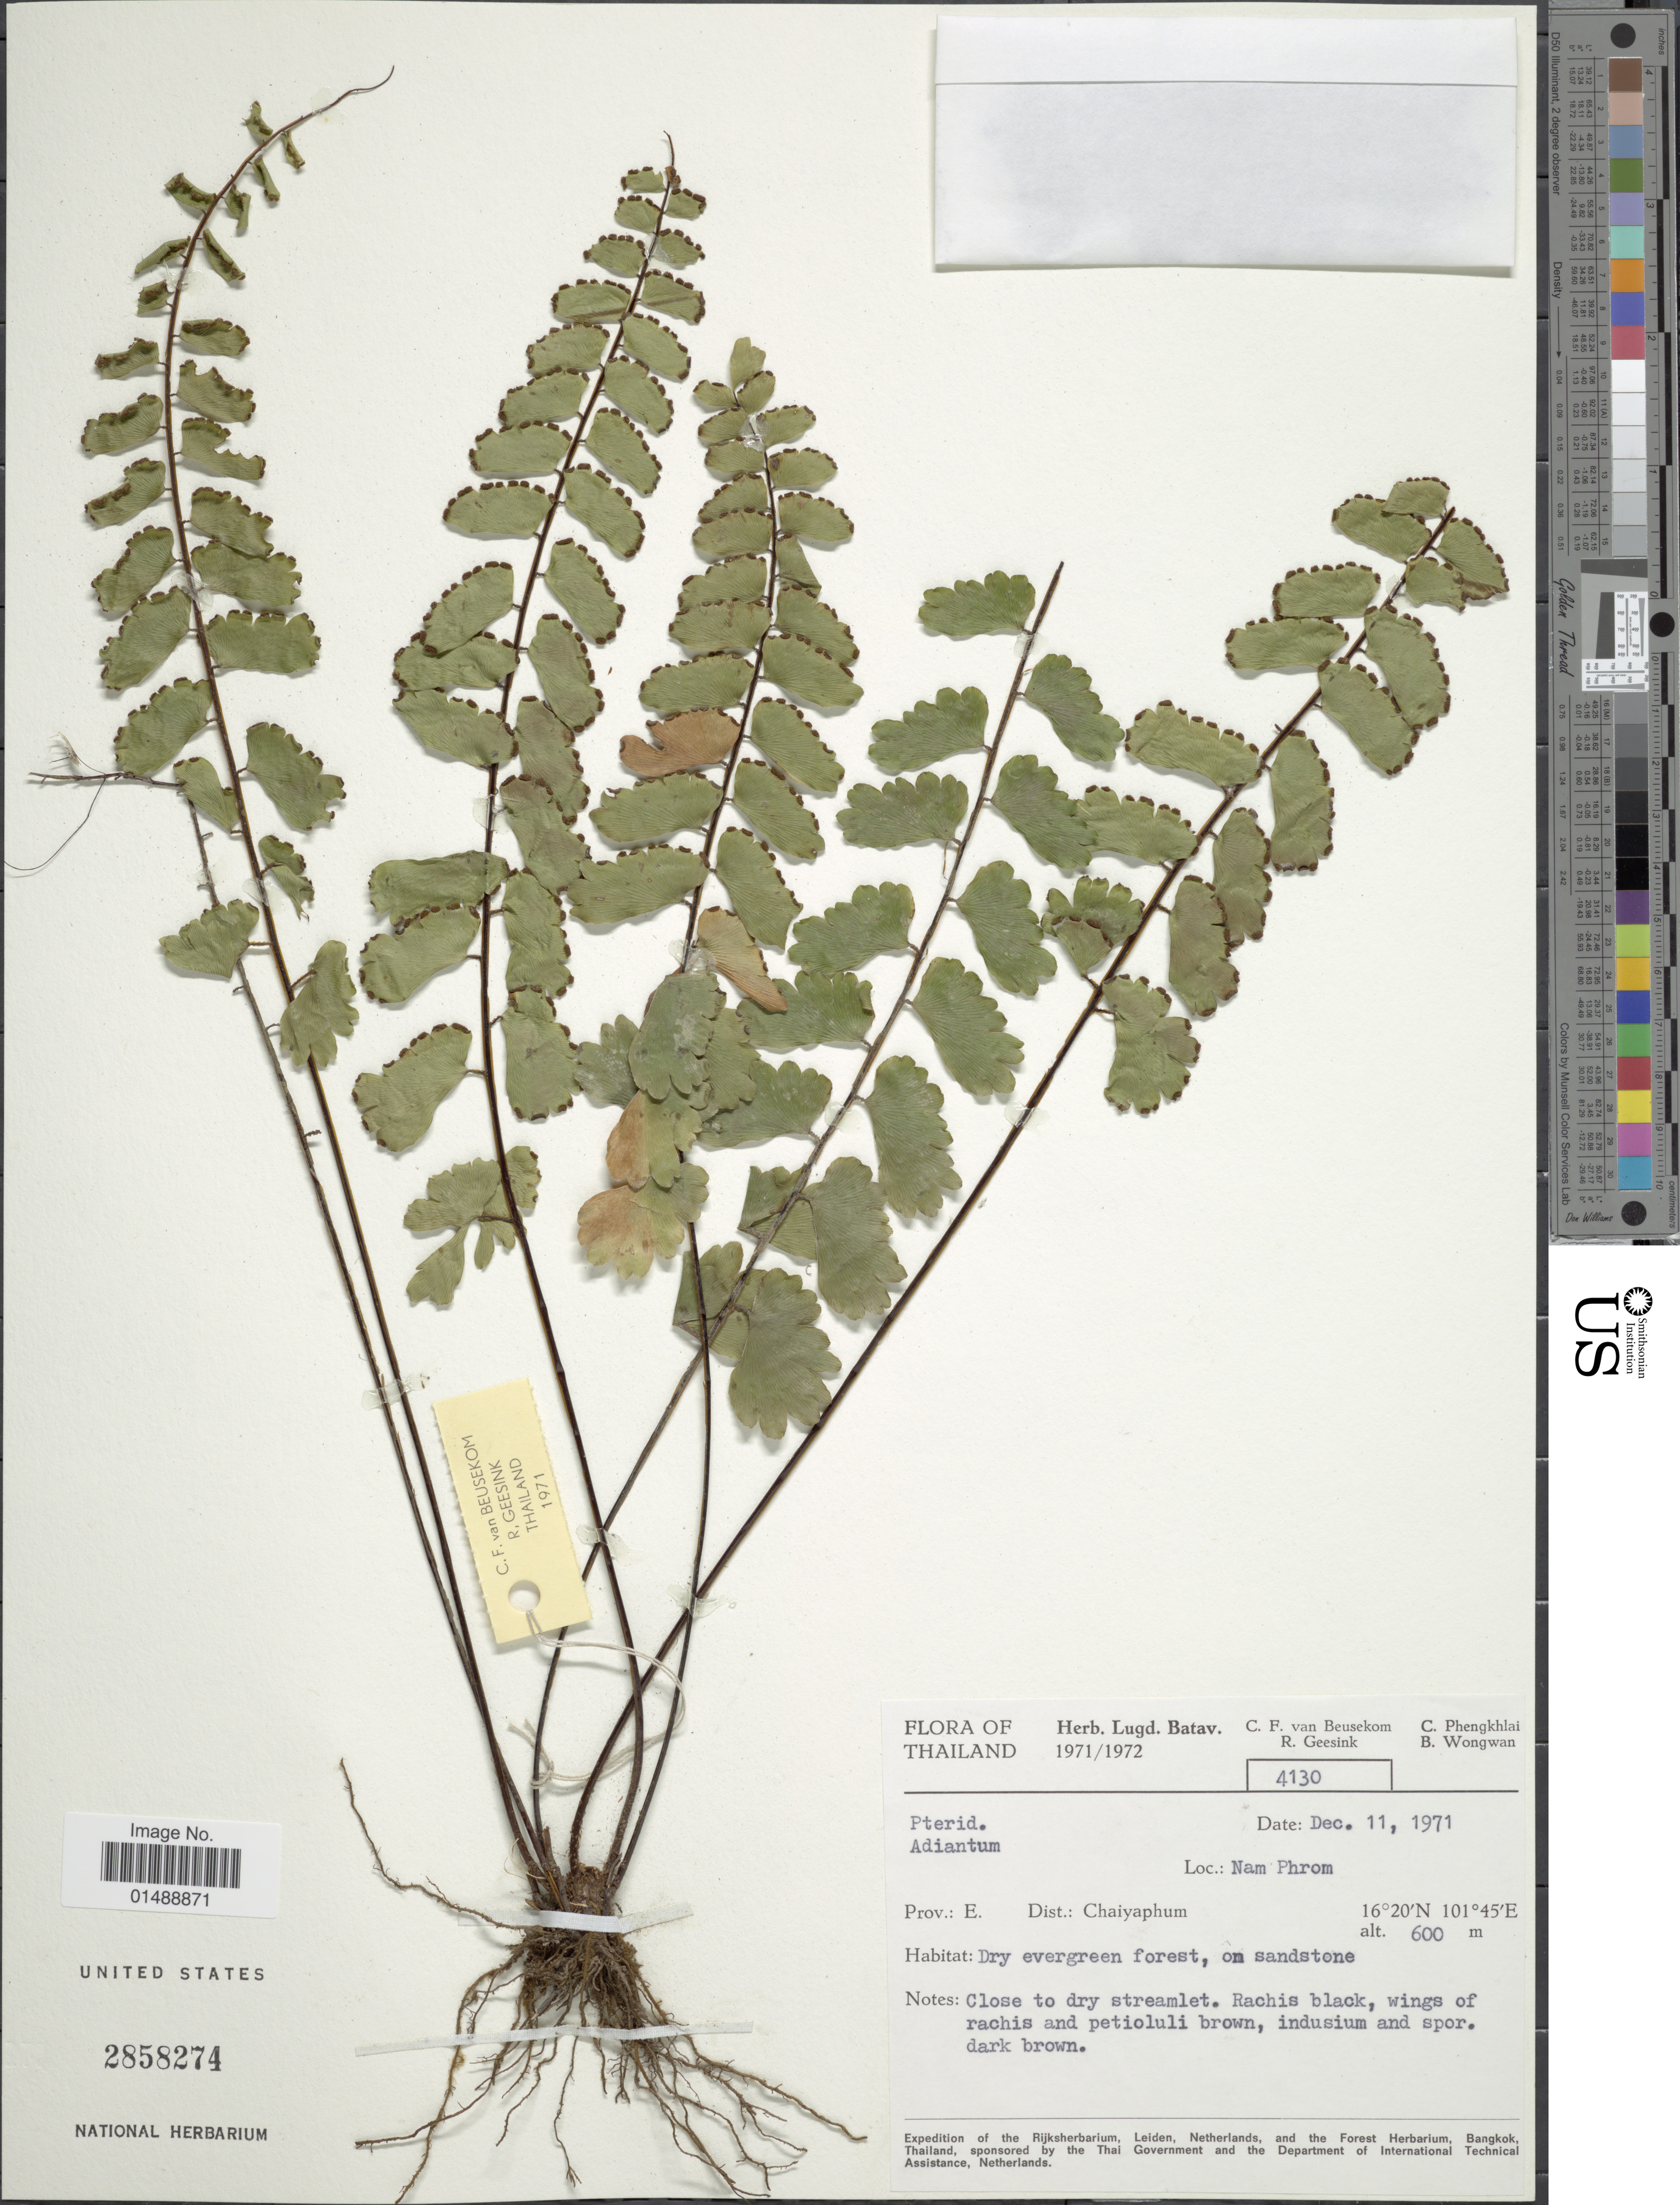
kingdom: Plantae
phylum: Tracheophyta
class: Polypodiopsida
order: Polypodiales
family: Pteridaceae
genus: Adiantum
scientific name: Adiantum soboliferum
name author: Wall. ex Hook.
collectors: C. F. Beusekom, R. Geesink, C. Phengklai & B. Wongwan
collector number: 4130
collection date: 1971/1972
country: Thailand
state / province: Chaiyaphum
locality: Nam Phrom, Prov. E., Chaiyaphum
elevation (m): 600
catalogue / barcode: US 2858274